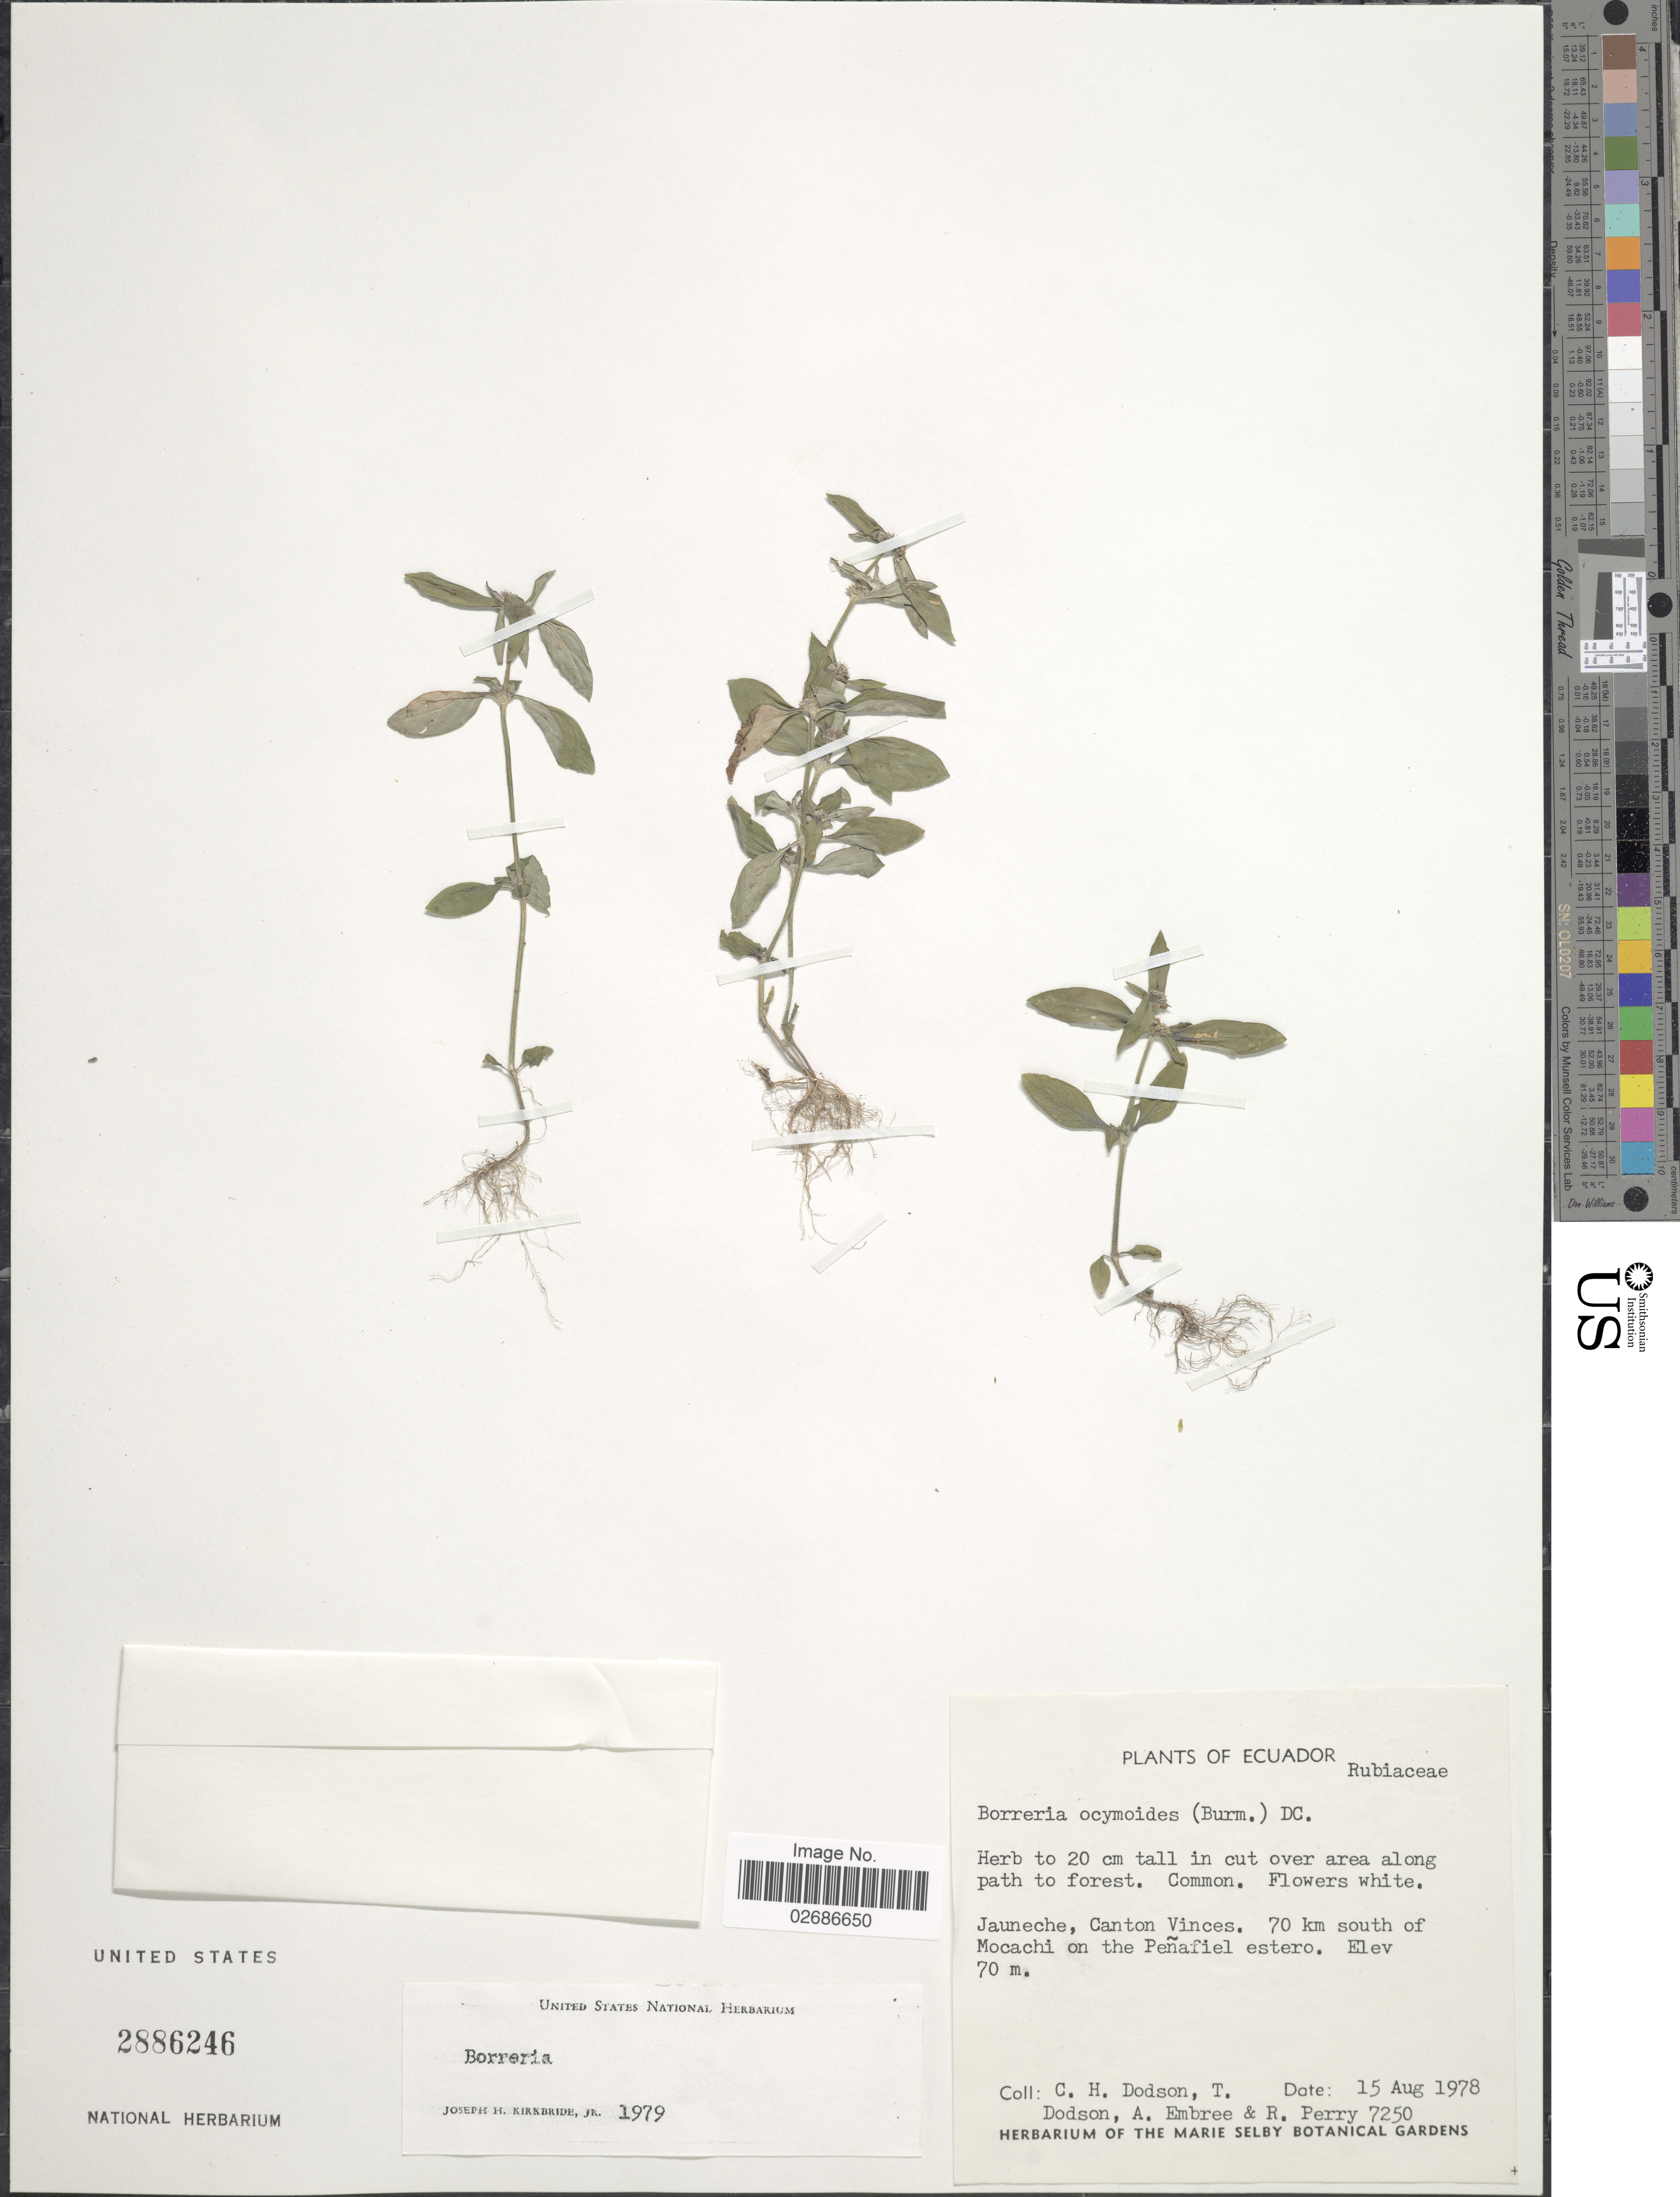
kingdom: Plantae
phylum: Tracheophyta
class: Magnoliopsida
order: Gentianales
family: Rubiaceae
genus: Borreria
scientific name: Borreria ocymoides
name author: (Burm. f.) DC.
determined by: Kirkbride, J. H., Jr.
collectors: C. H. Dodson, T. A. Dodson, A. Embree & R. Perry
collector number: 7250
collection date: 1978-08-15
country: Ecuador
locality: Jauneche, Canton Vinces. 70 km south of Mocachi on the Penafiel estero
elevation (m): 70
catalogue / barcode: US 2886246